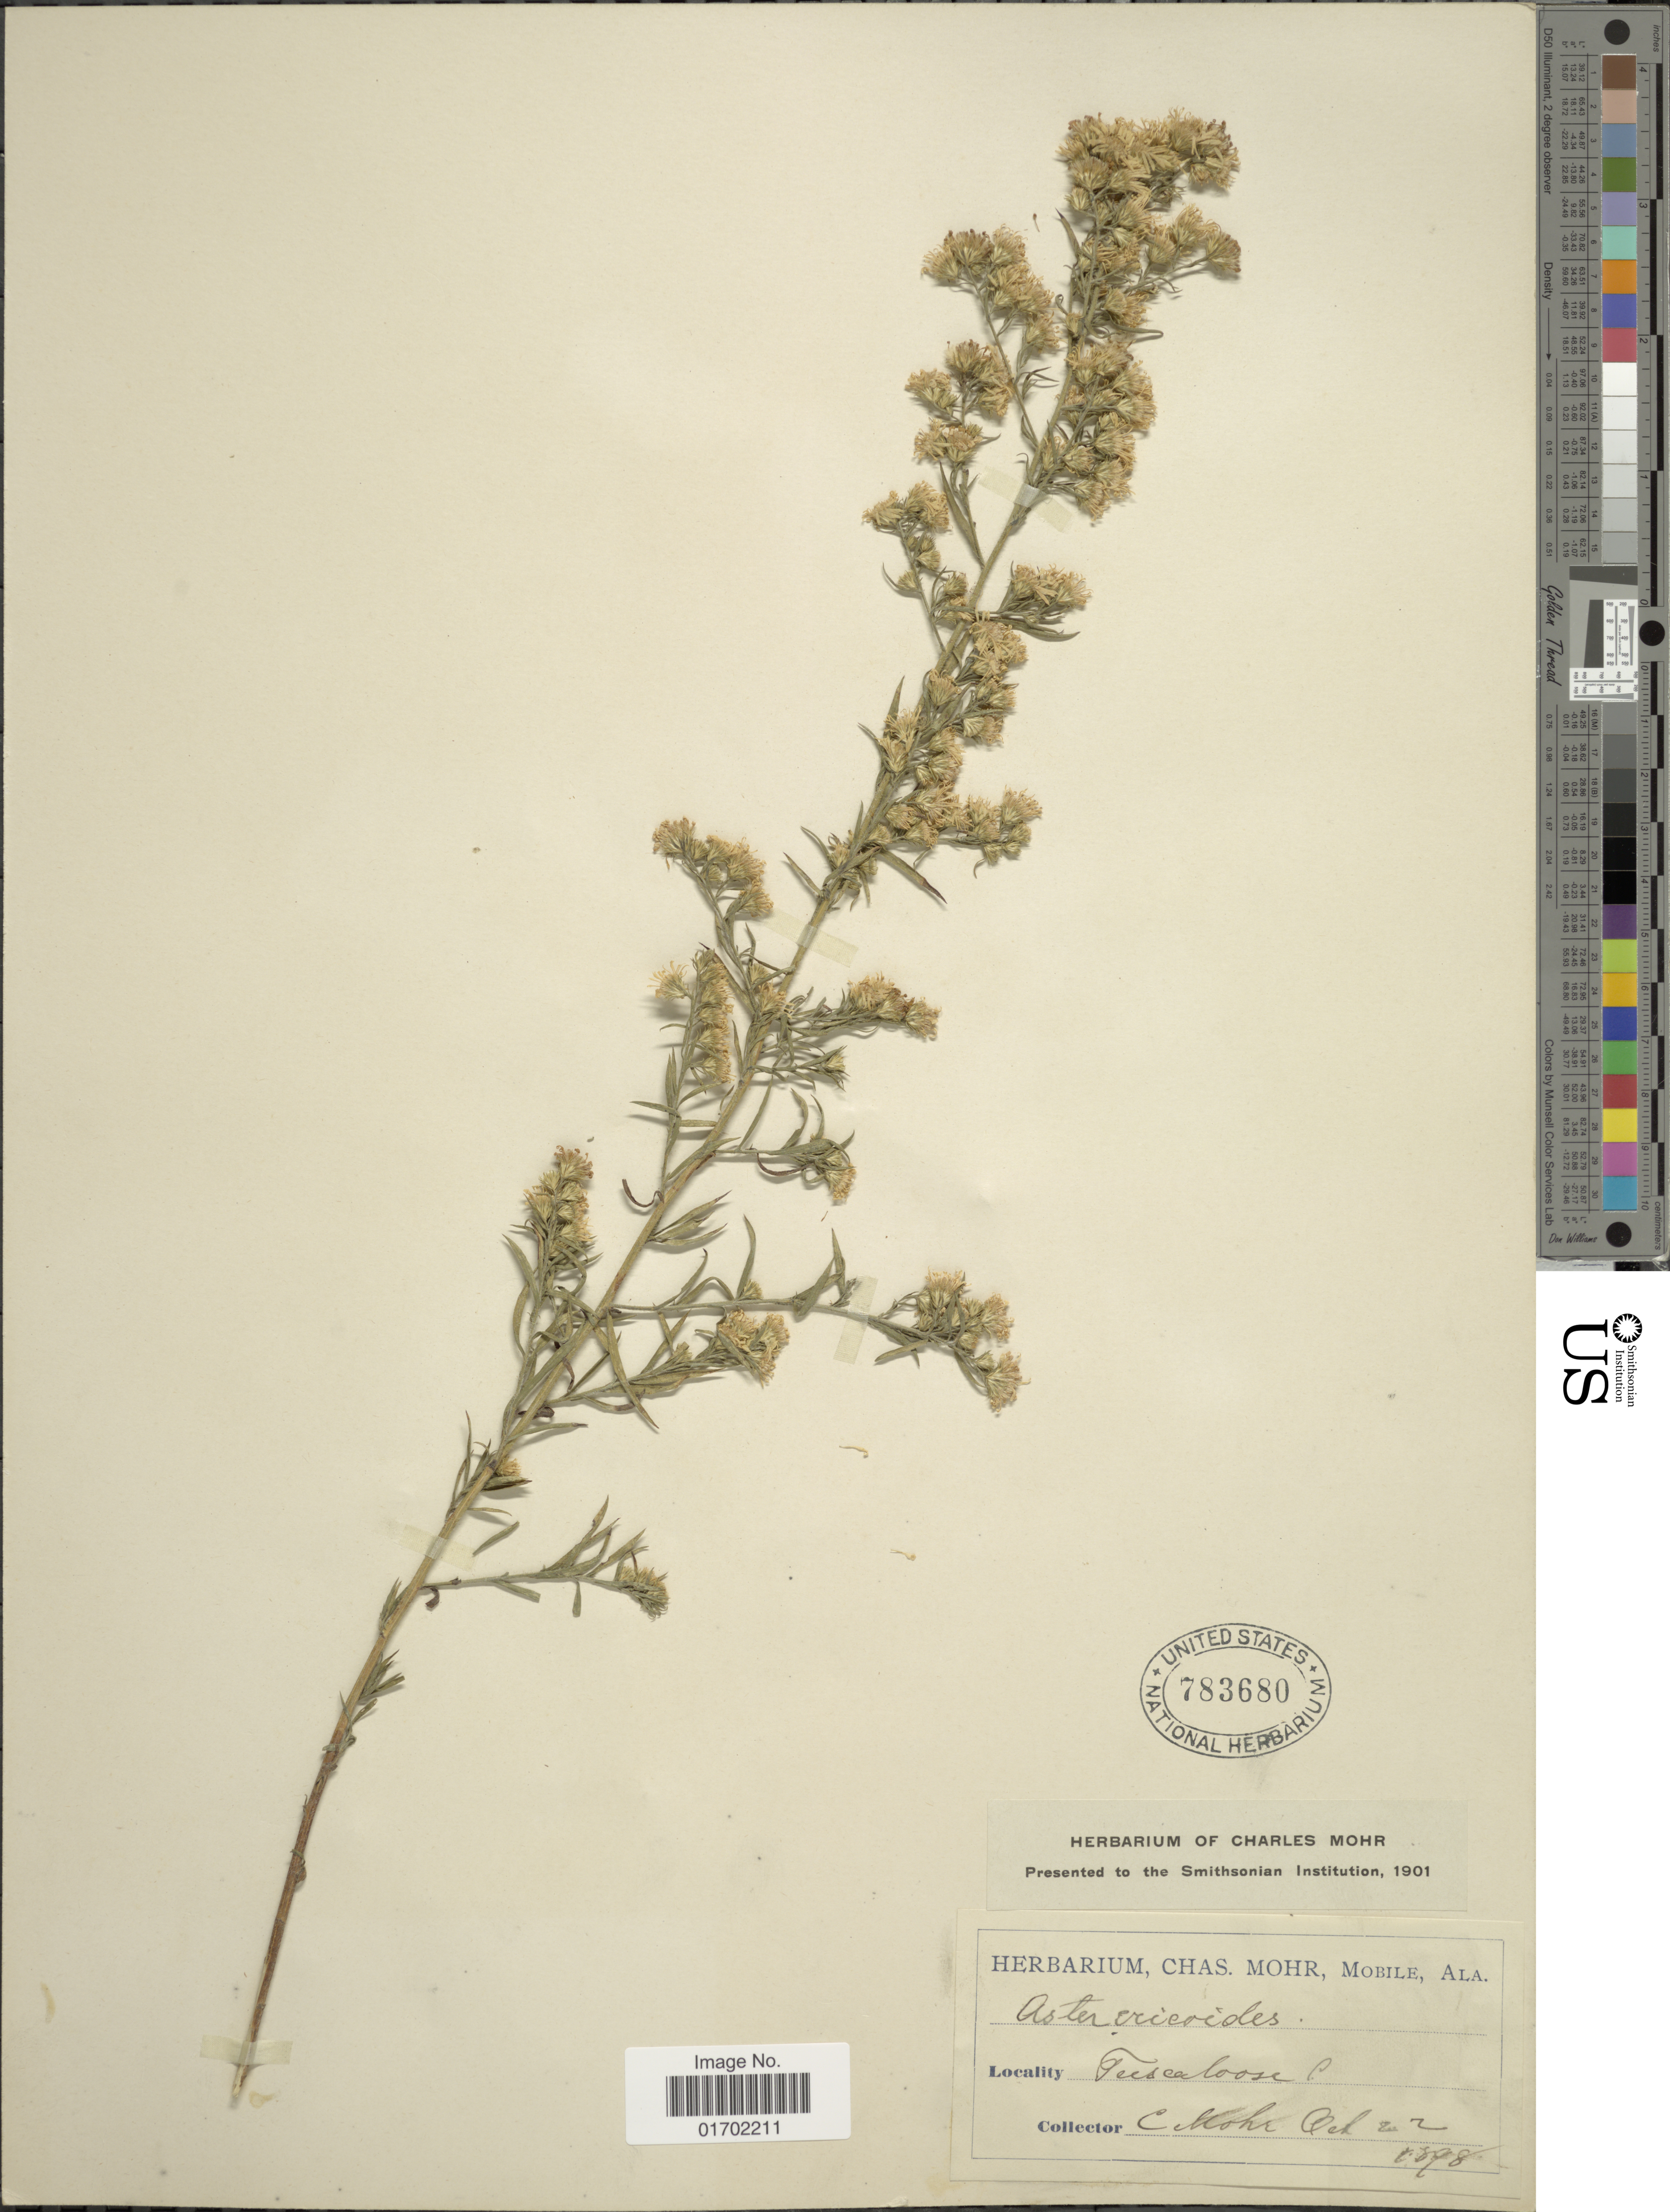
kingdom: Plantae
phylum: Tracheophyta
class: Magnoliopsida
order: Asterales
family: Asteraceae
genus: Symphyotrichum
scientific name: Symphyotrichum pilosum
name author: (Willd.) G.L. Nesom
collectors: Mohr, C. T. (herbarium)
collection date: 1898-10-22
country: United States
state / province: Alabama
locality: Tuscaloosa Co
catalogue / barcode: US 783680